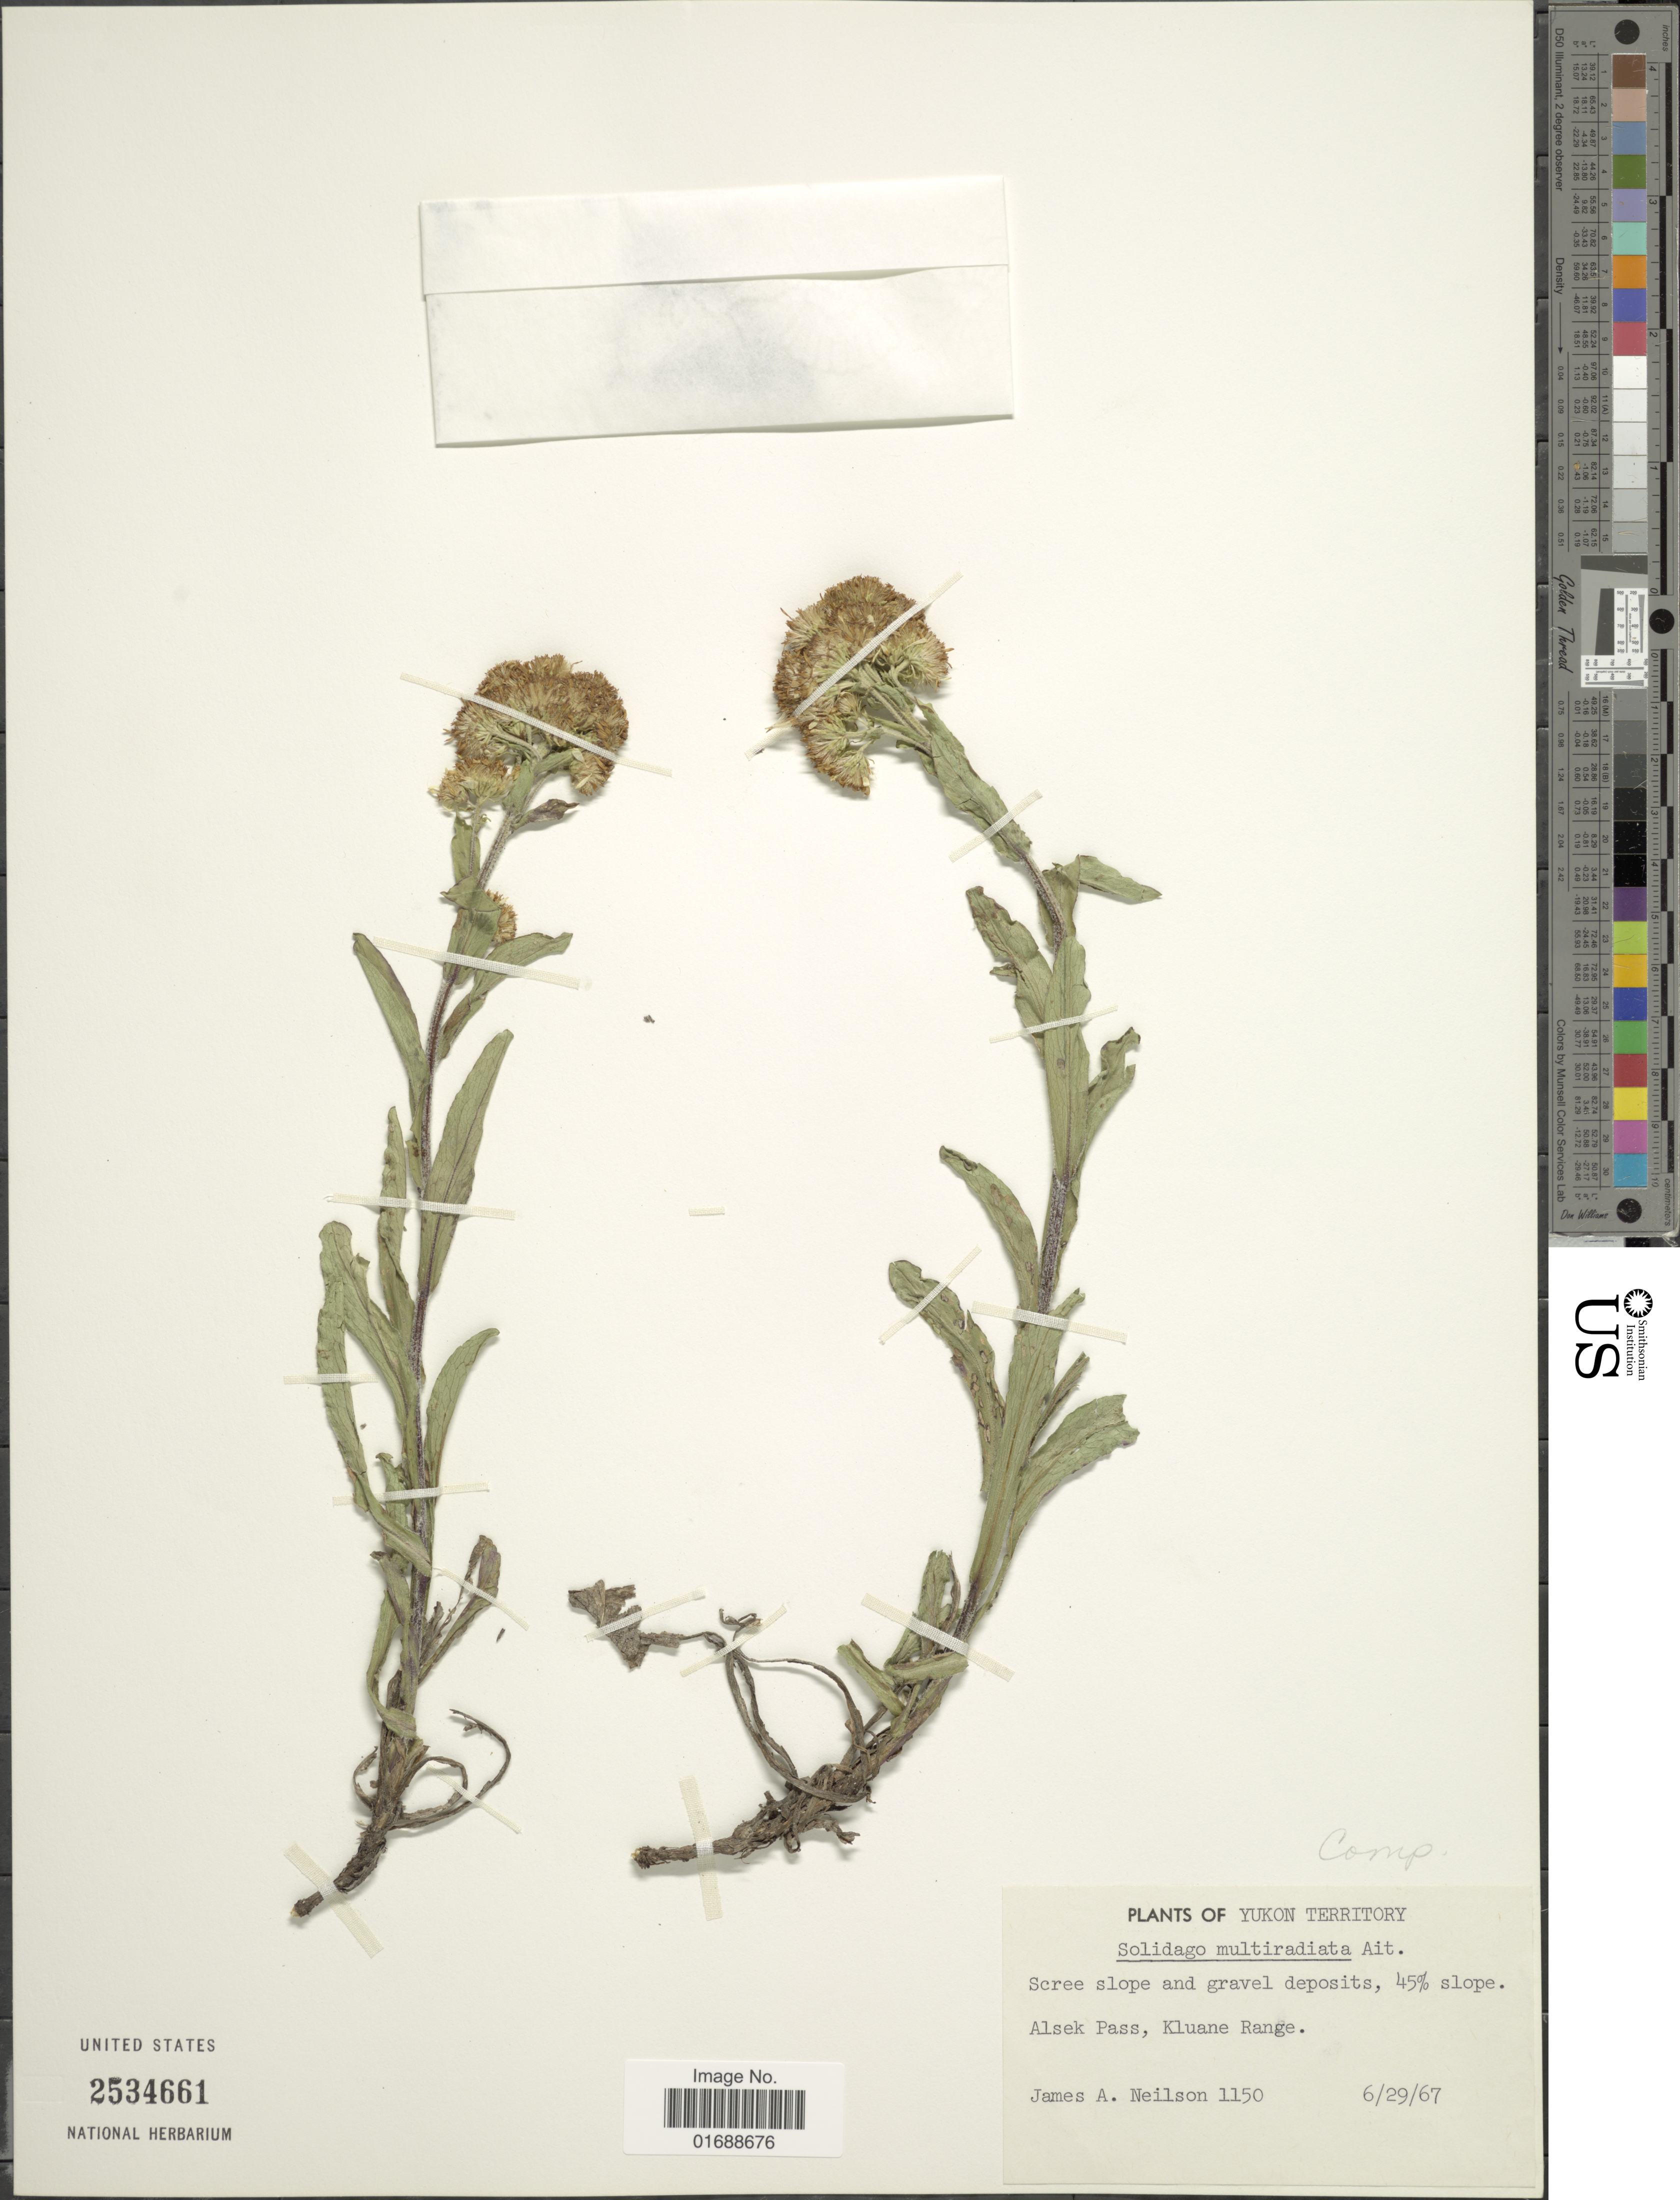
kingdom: Plantae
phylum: Tracheophyta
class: Magnoliopsida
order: Asterales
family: Asteraceae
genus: Solidago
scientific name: Solidago multiradiata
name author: Aiton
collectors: J. Neilson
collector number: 1150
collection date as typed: Transcribed d/m/y: 29/6/67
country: Canada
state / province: Yukon Territory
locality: Alsek Pass, Kluane Range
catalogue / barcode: US 2534661